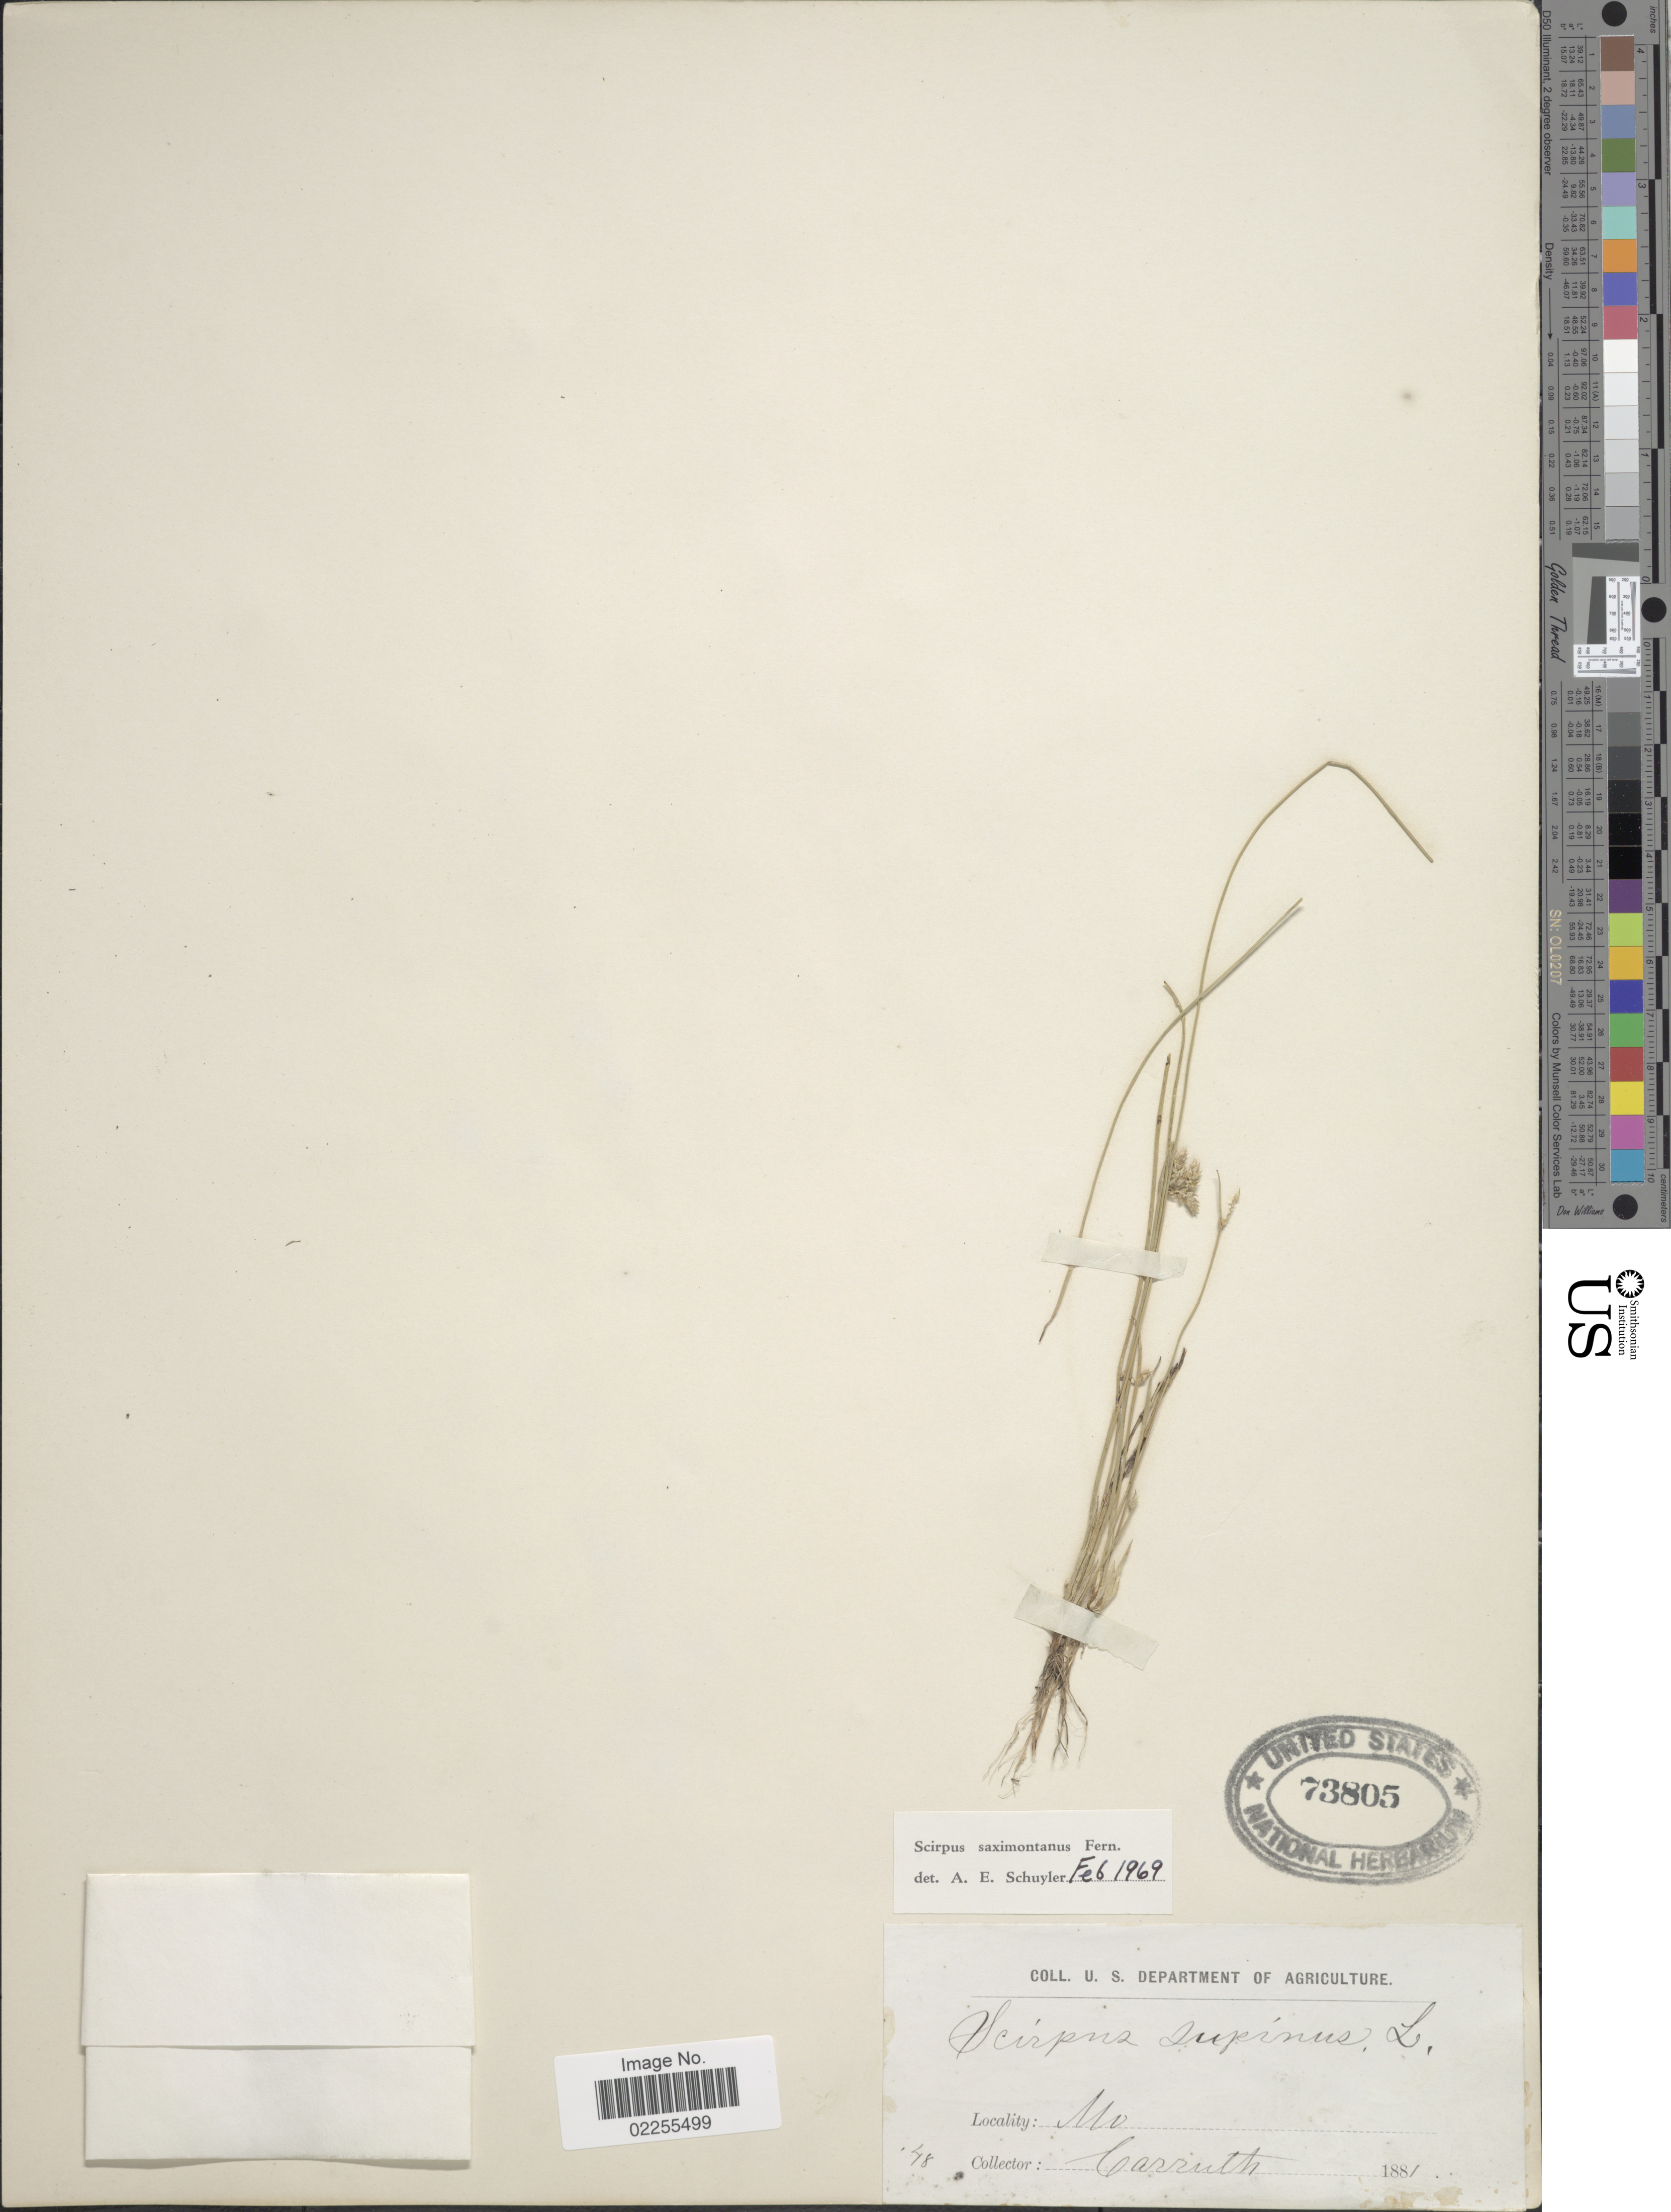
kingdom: Plantae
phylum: Tracheophyta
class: Liliopsida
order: Poales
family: Cyperaceae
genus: Schoenoplectus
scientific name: Schoenoplectus saximontanus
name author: (Fernald) J. Raynal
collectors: Carruth.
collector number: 48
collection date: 1881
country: United States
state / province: Missouri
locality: Mo.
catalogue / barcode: US 73805